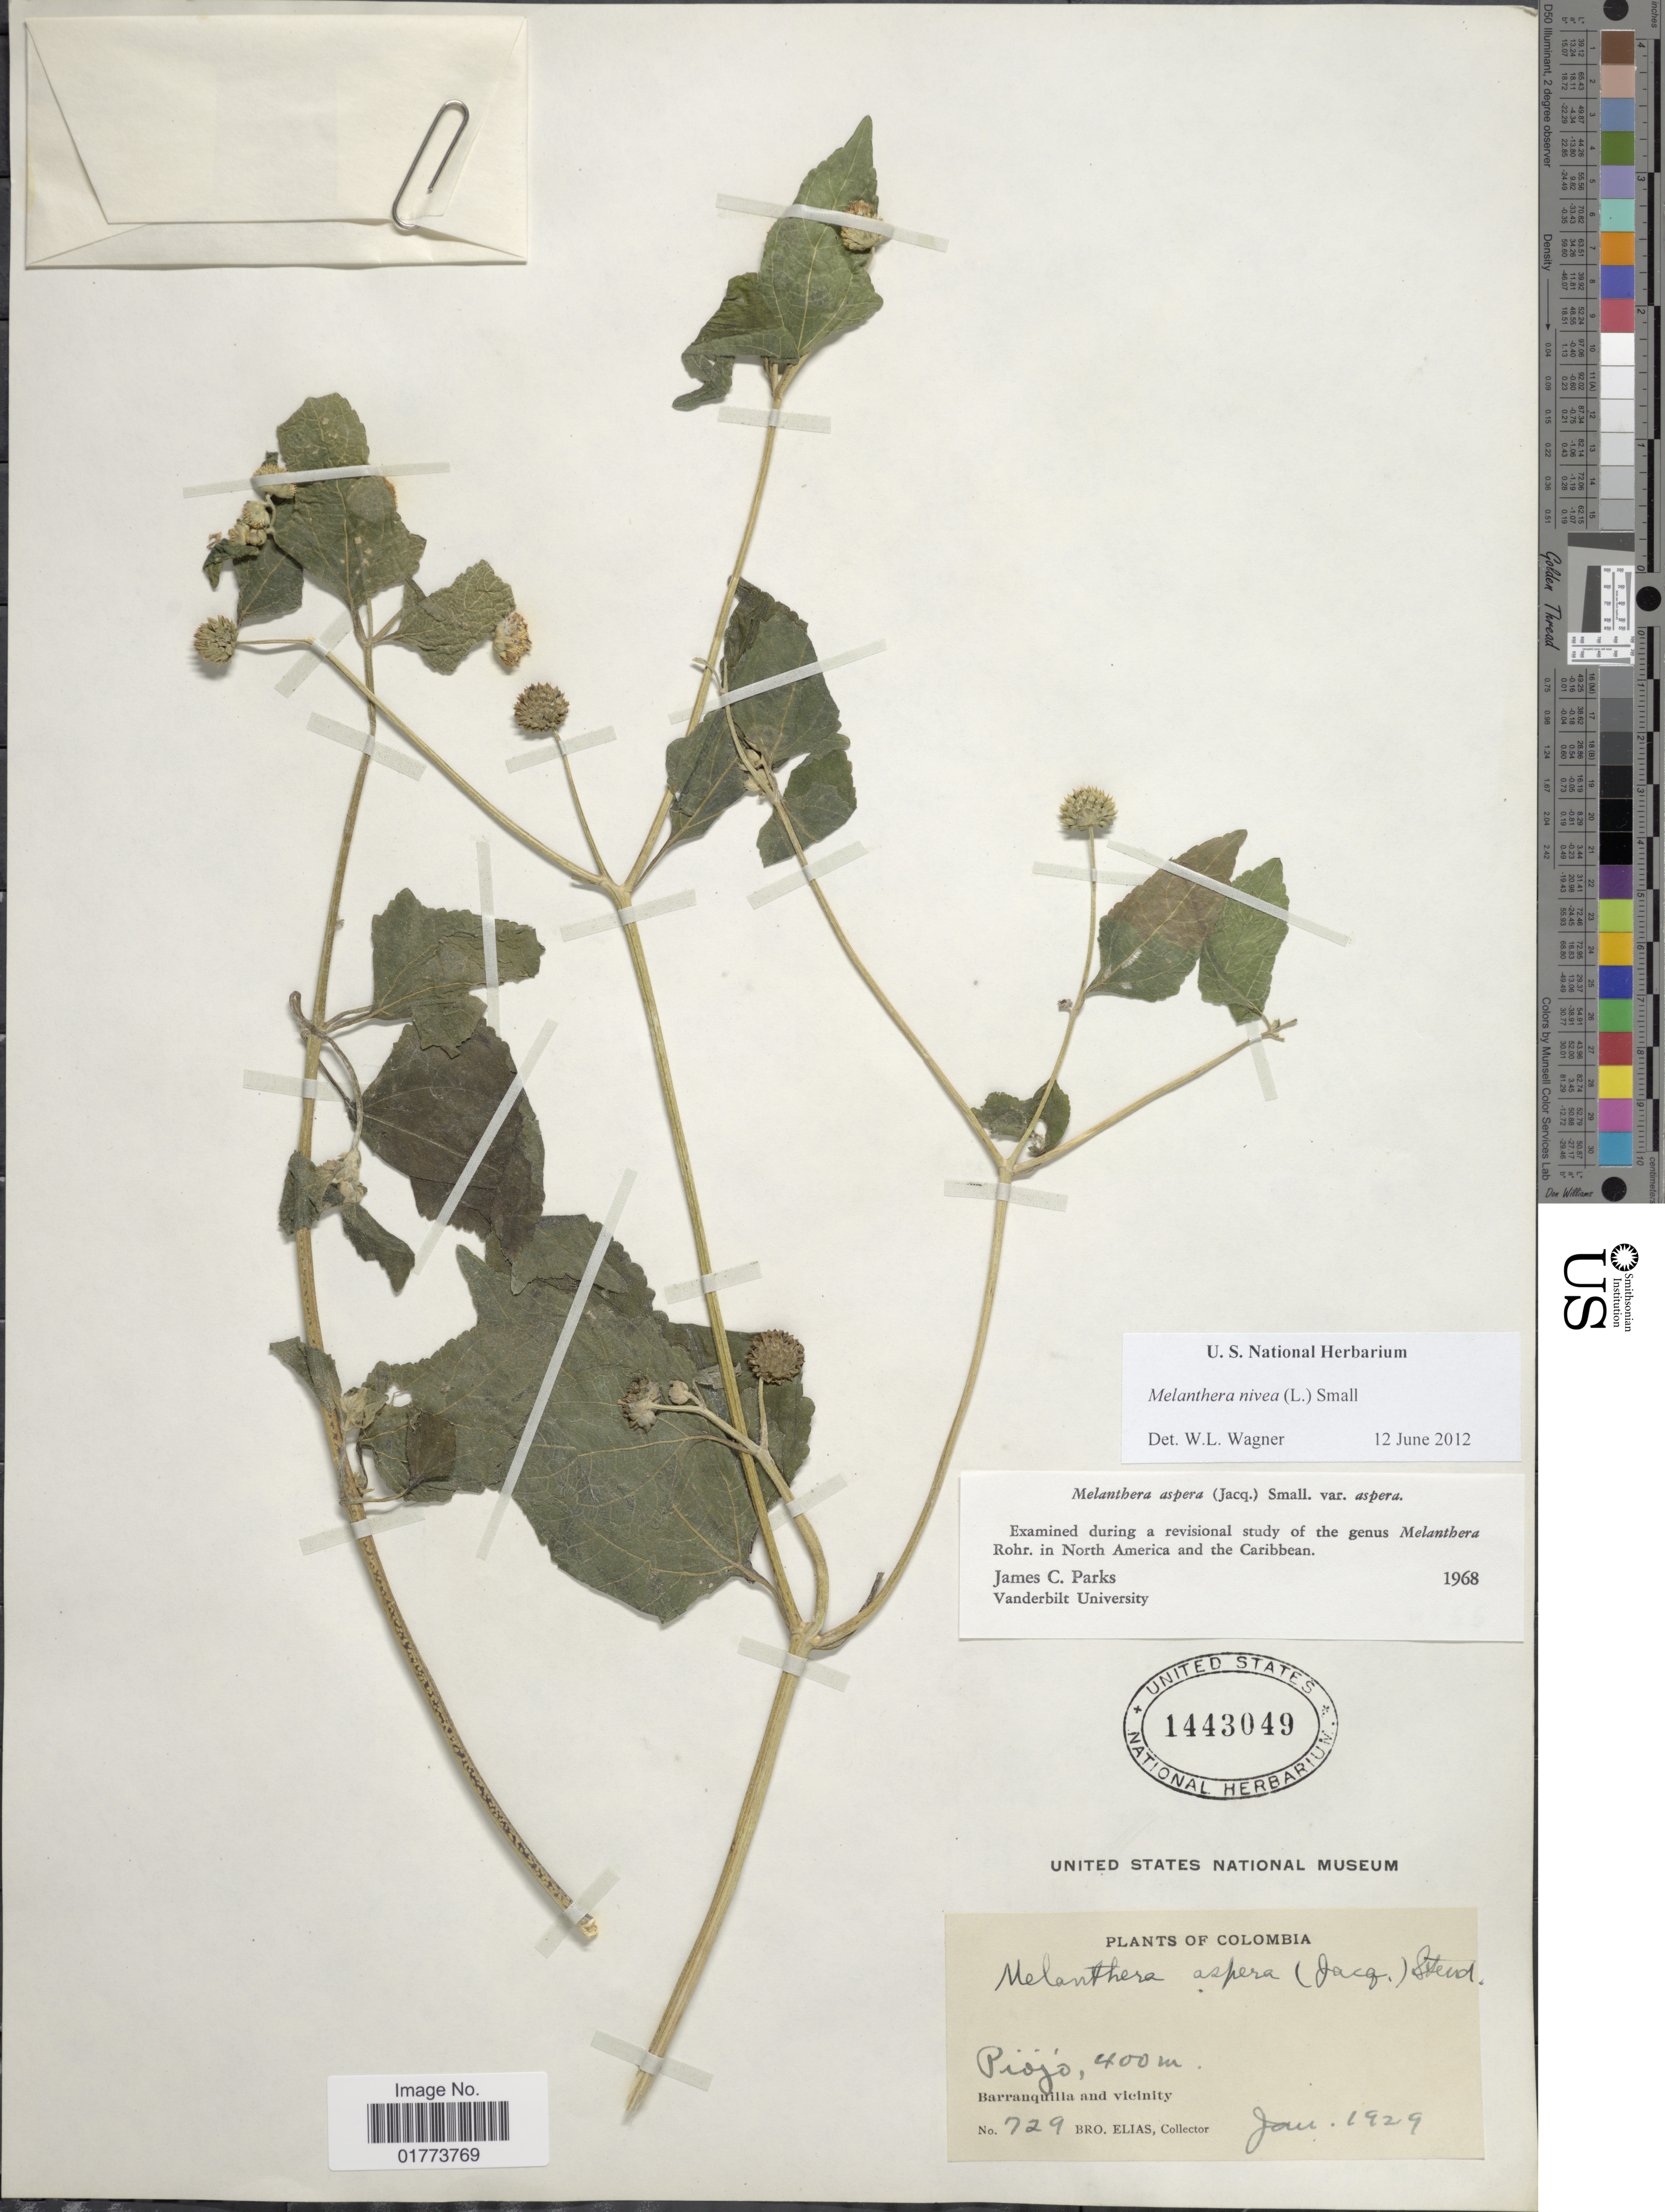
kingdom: Plantae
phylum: Tracheophyta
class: Magnoliopsida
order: Asterales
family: Asteraceae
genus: Melanthera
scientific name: Melanthera nivea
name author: (L.) Small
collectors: Bro. Elias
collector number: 729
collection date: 1929-01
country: Colombia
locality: Piojo. Barranquilla and vicinity.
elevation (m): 400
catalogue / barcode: US 1443049